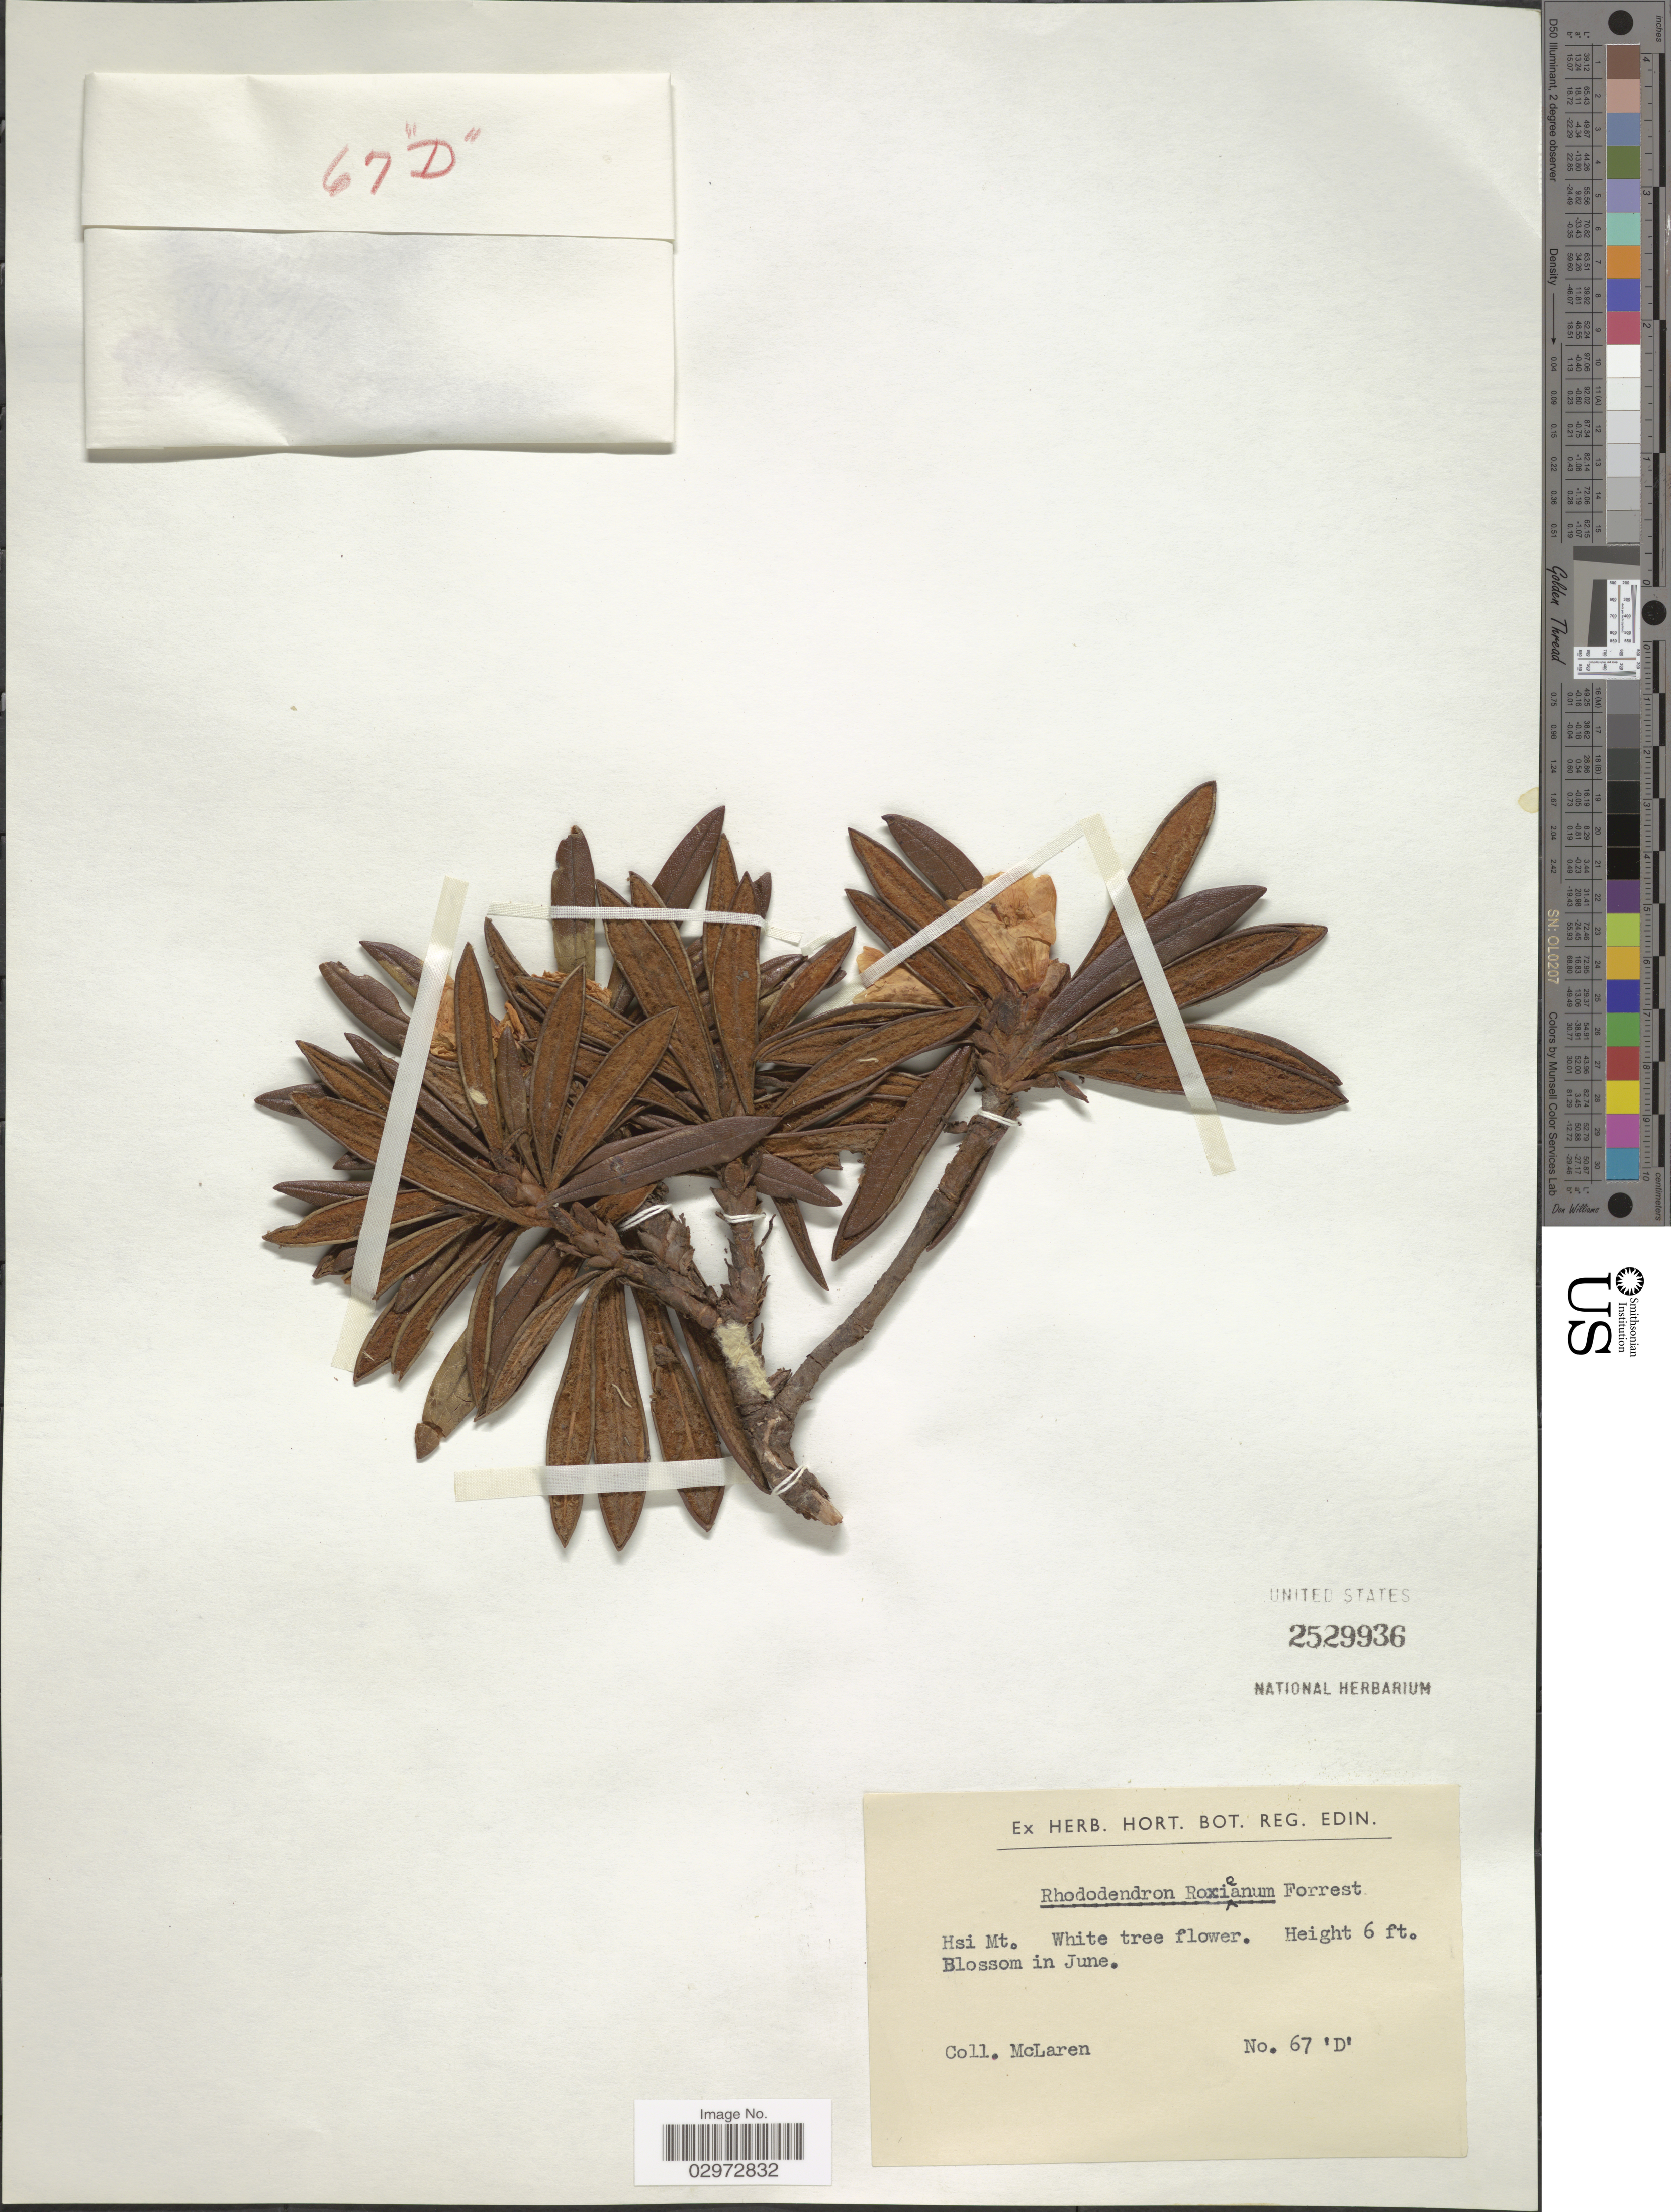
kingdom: Plantae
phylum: Tracheophyta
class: Magnoliopsida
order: Ericales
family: Ericaceae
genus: Rhododendron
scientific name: Rhododendron roxieanum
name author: Forrest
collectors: McLaren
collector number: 67 'D'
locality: Hsi Mt.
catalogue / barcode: US 2529936